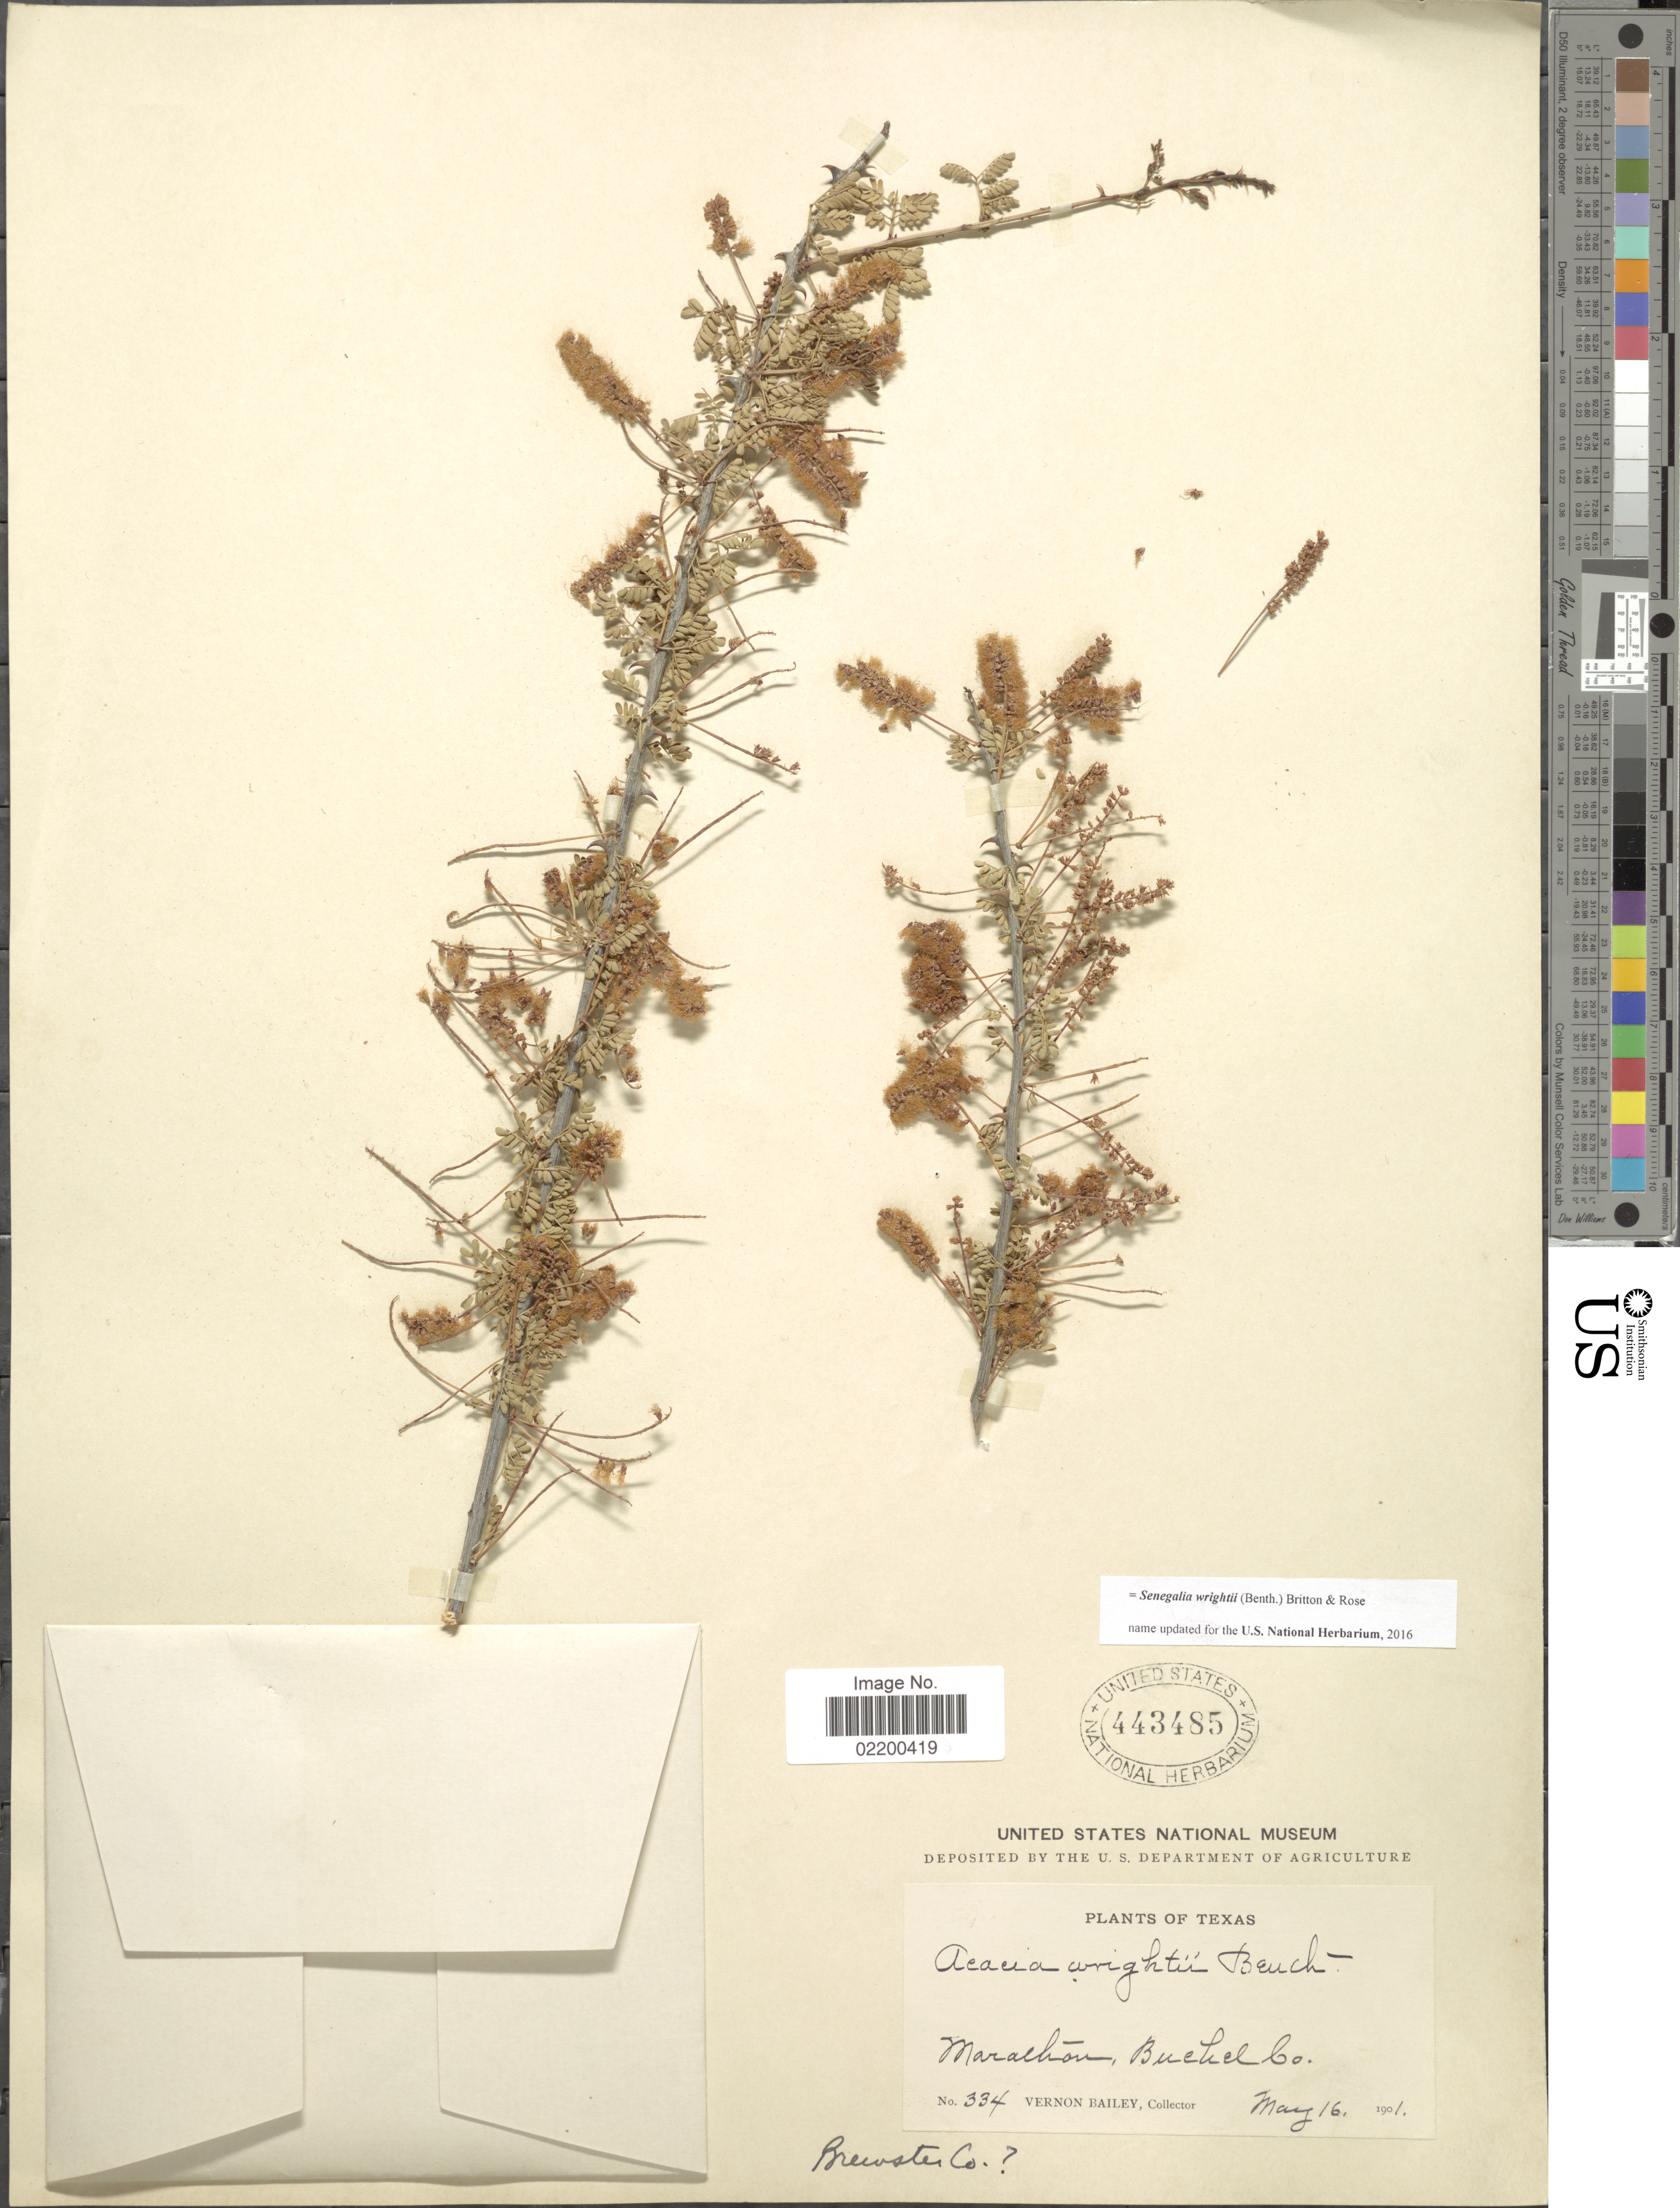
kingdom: Plantae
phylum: Tracheophyta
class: Magnoliopsida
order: Fabales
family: Fabaceae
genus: Senegalia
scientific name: Senegalia wrightii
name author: (Benth.) Britton & Rose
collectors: V. O. Bailey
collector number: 334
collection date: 1901-05-16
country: United States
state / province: Texas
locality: Marathon, Buckel Co, Brewster Co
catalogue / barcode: US 443485